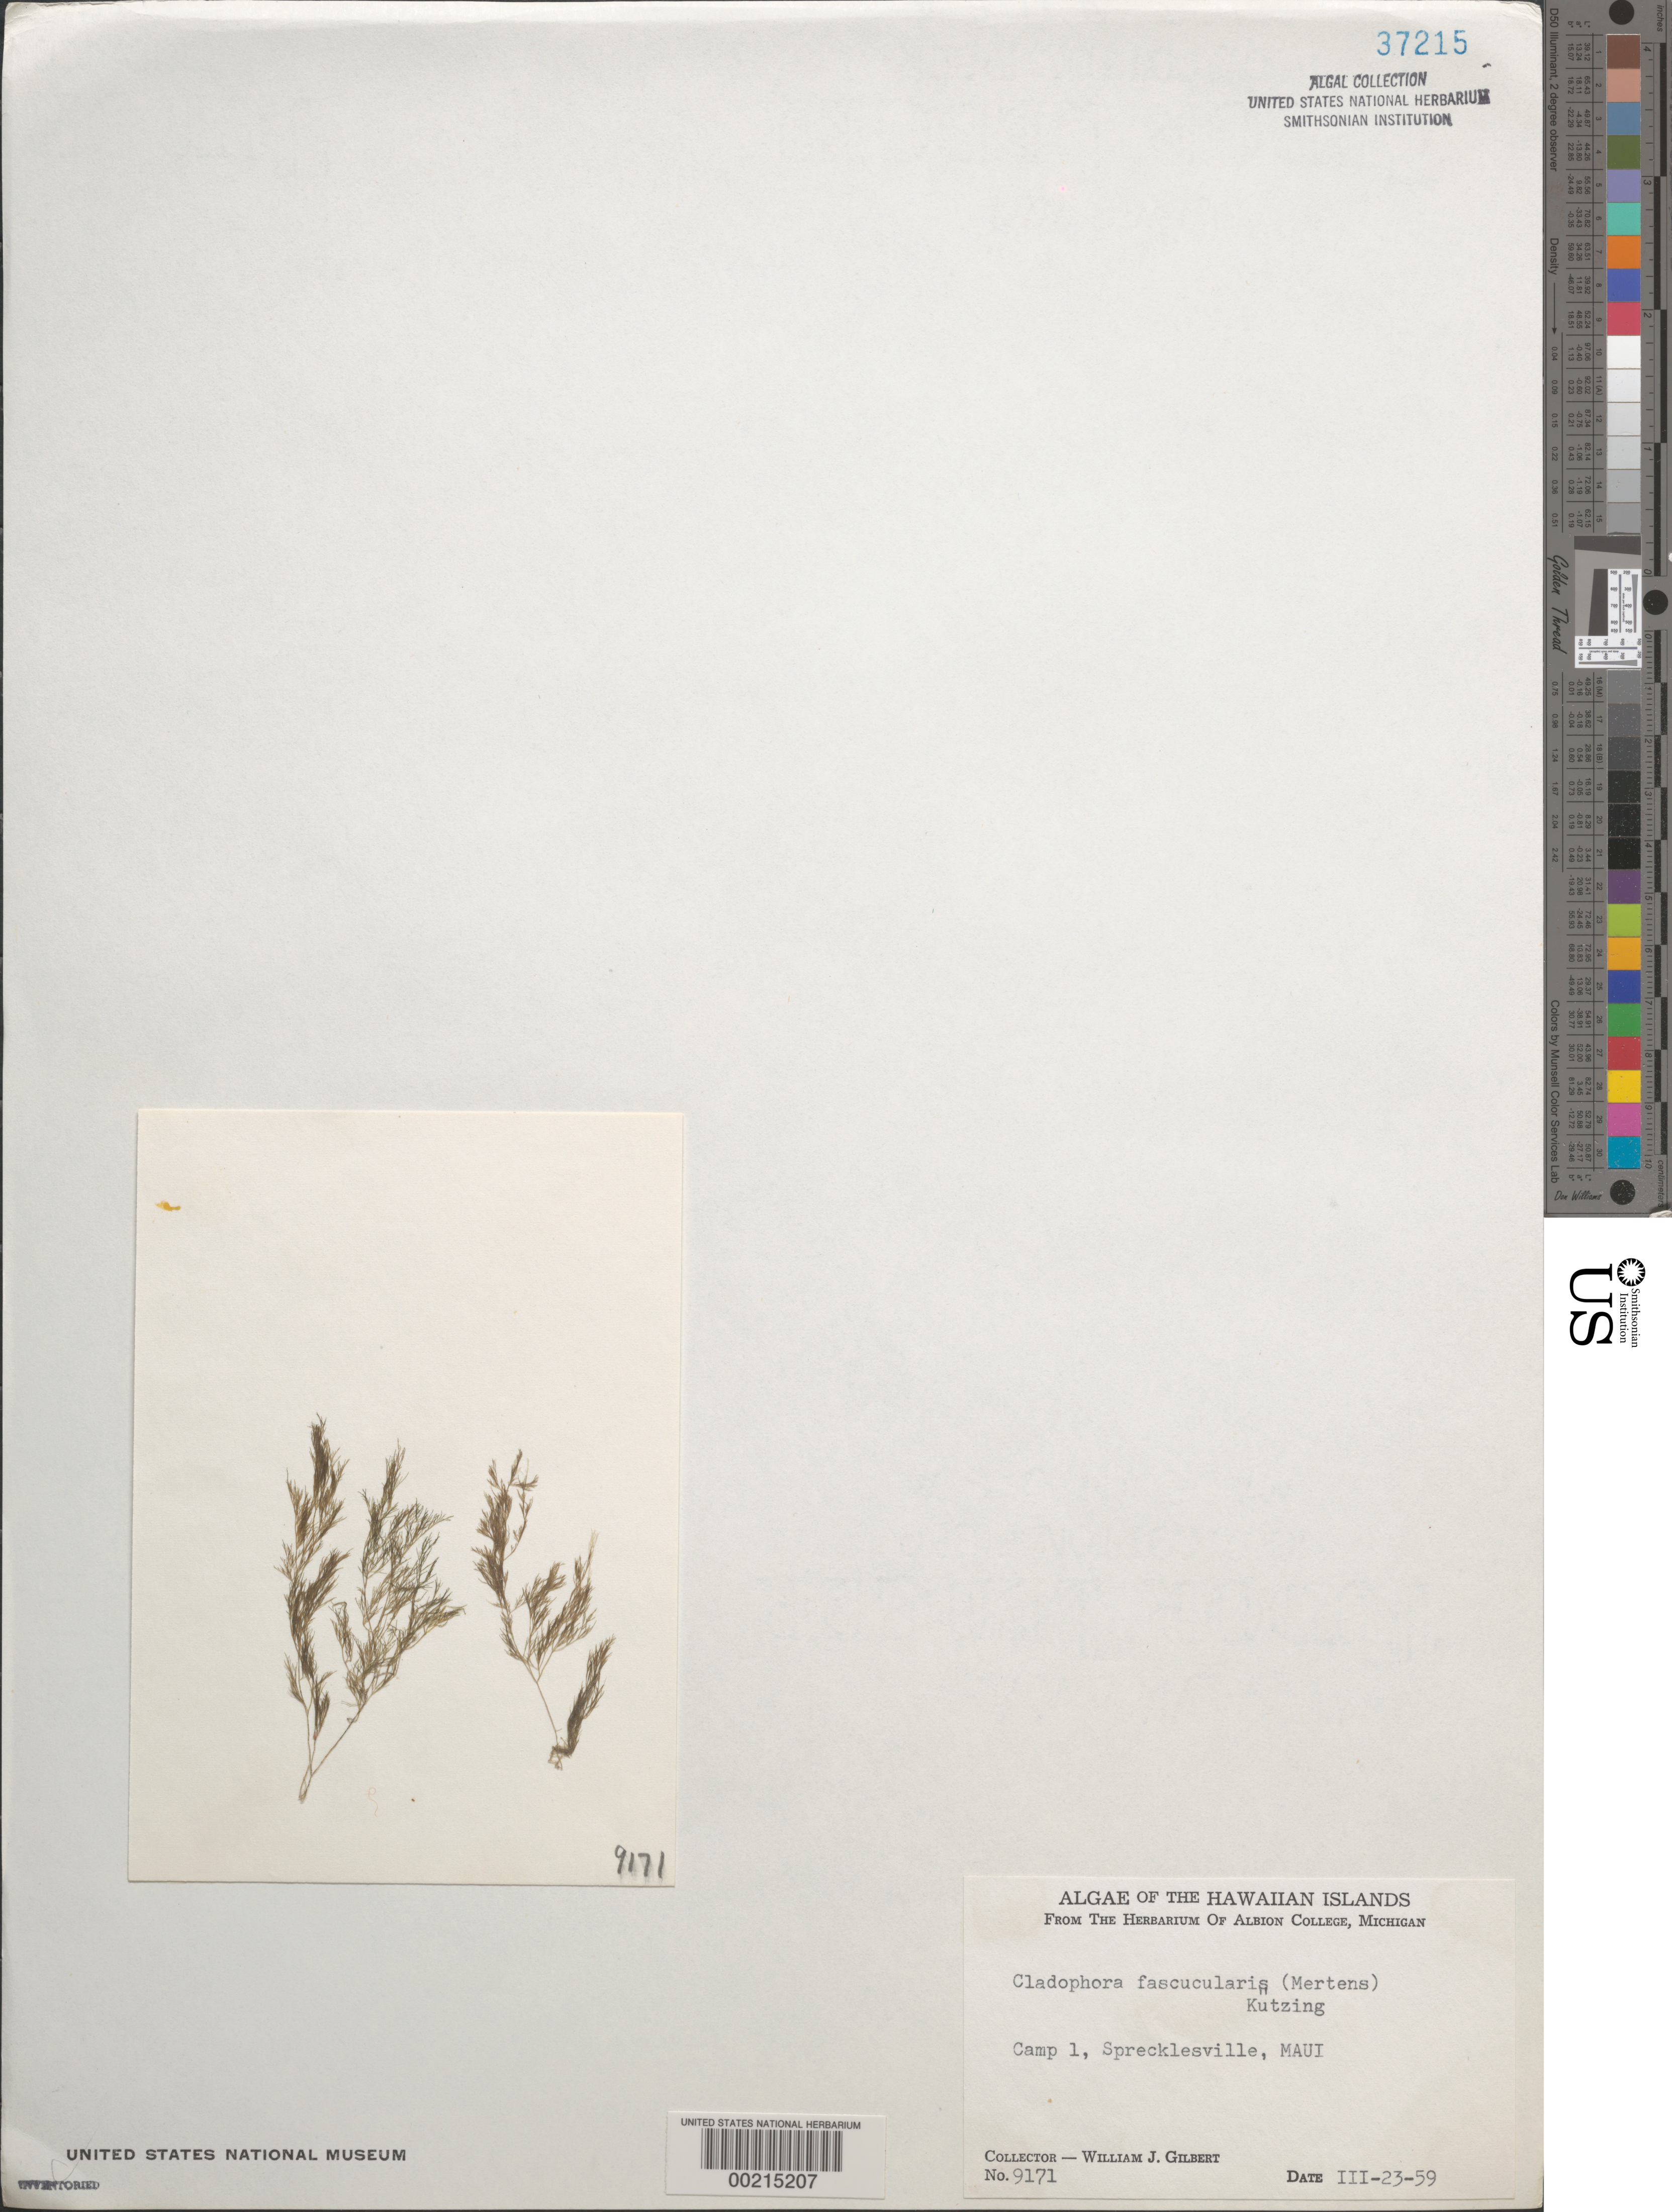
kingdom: Plantae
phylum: Chlorophyta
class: Ulvophyceae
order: Bryopsidales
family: Caulerpaceae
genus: Caulerpa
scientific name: Caulerpa chemnitzia var. vanbossae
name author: (Setch. & N.L. Gardner) Fern.-Garcia & Riosm.-Rod.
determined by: Algae name updating Project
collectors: W. J. Gilbert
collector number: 9171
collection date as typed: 23 Mar 1959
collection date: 1959-03-23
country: United States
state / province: Hawaii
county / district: Maui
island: Maui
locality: Spreckelsville (Sprecklesville)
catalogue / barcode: US 37215